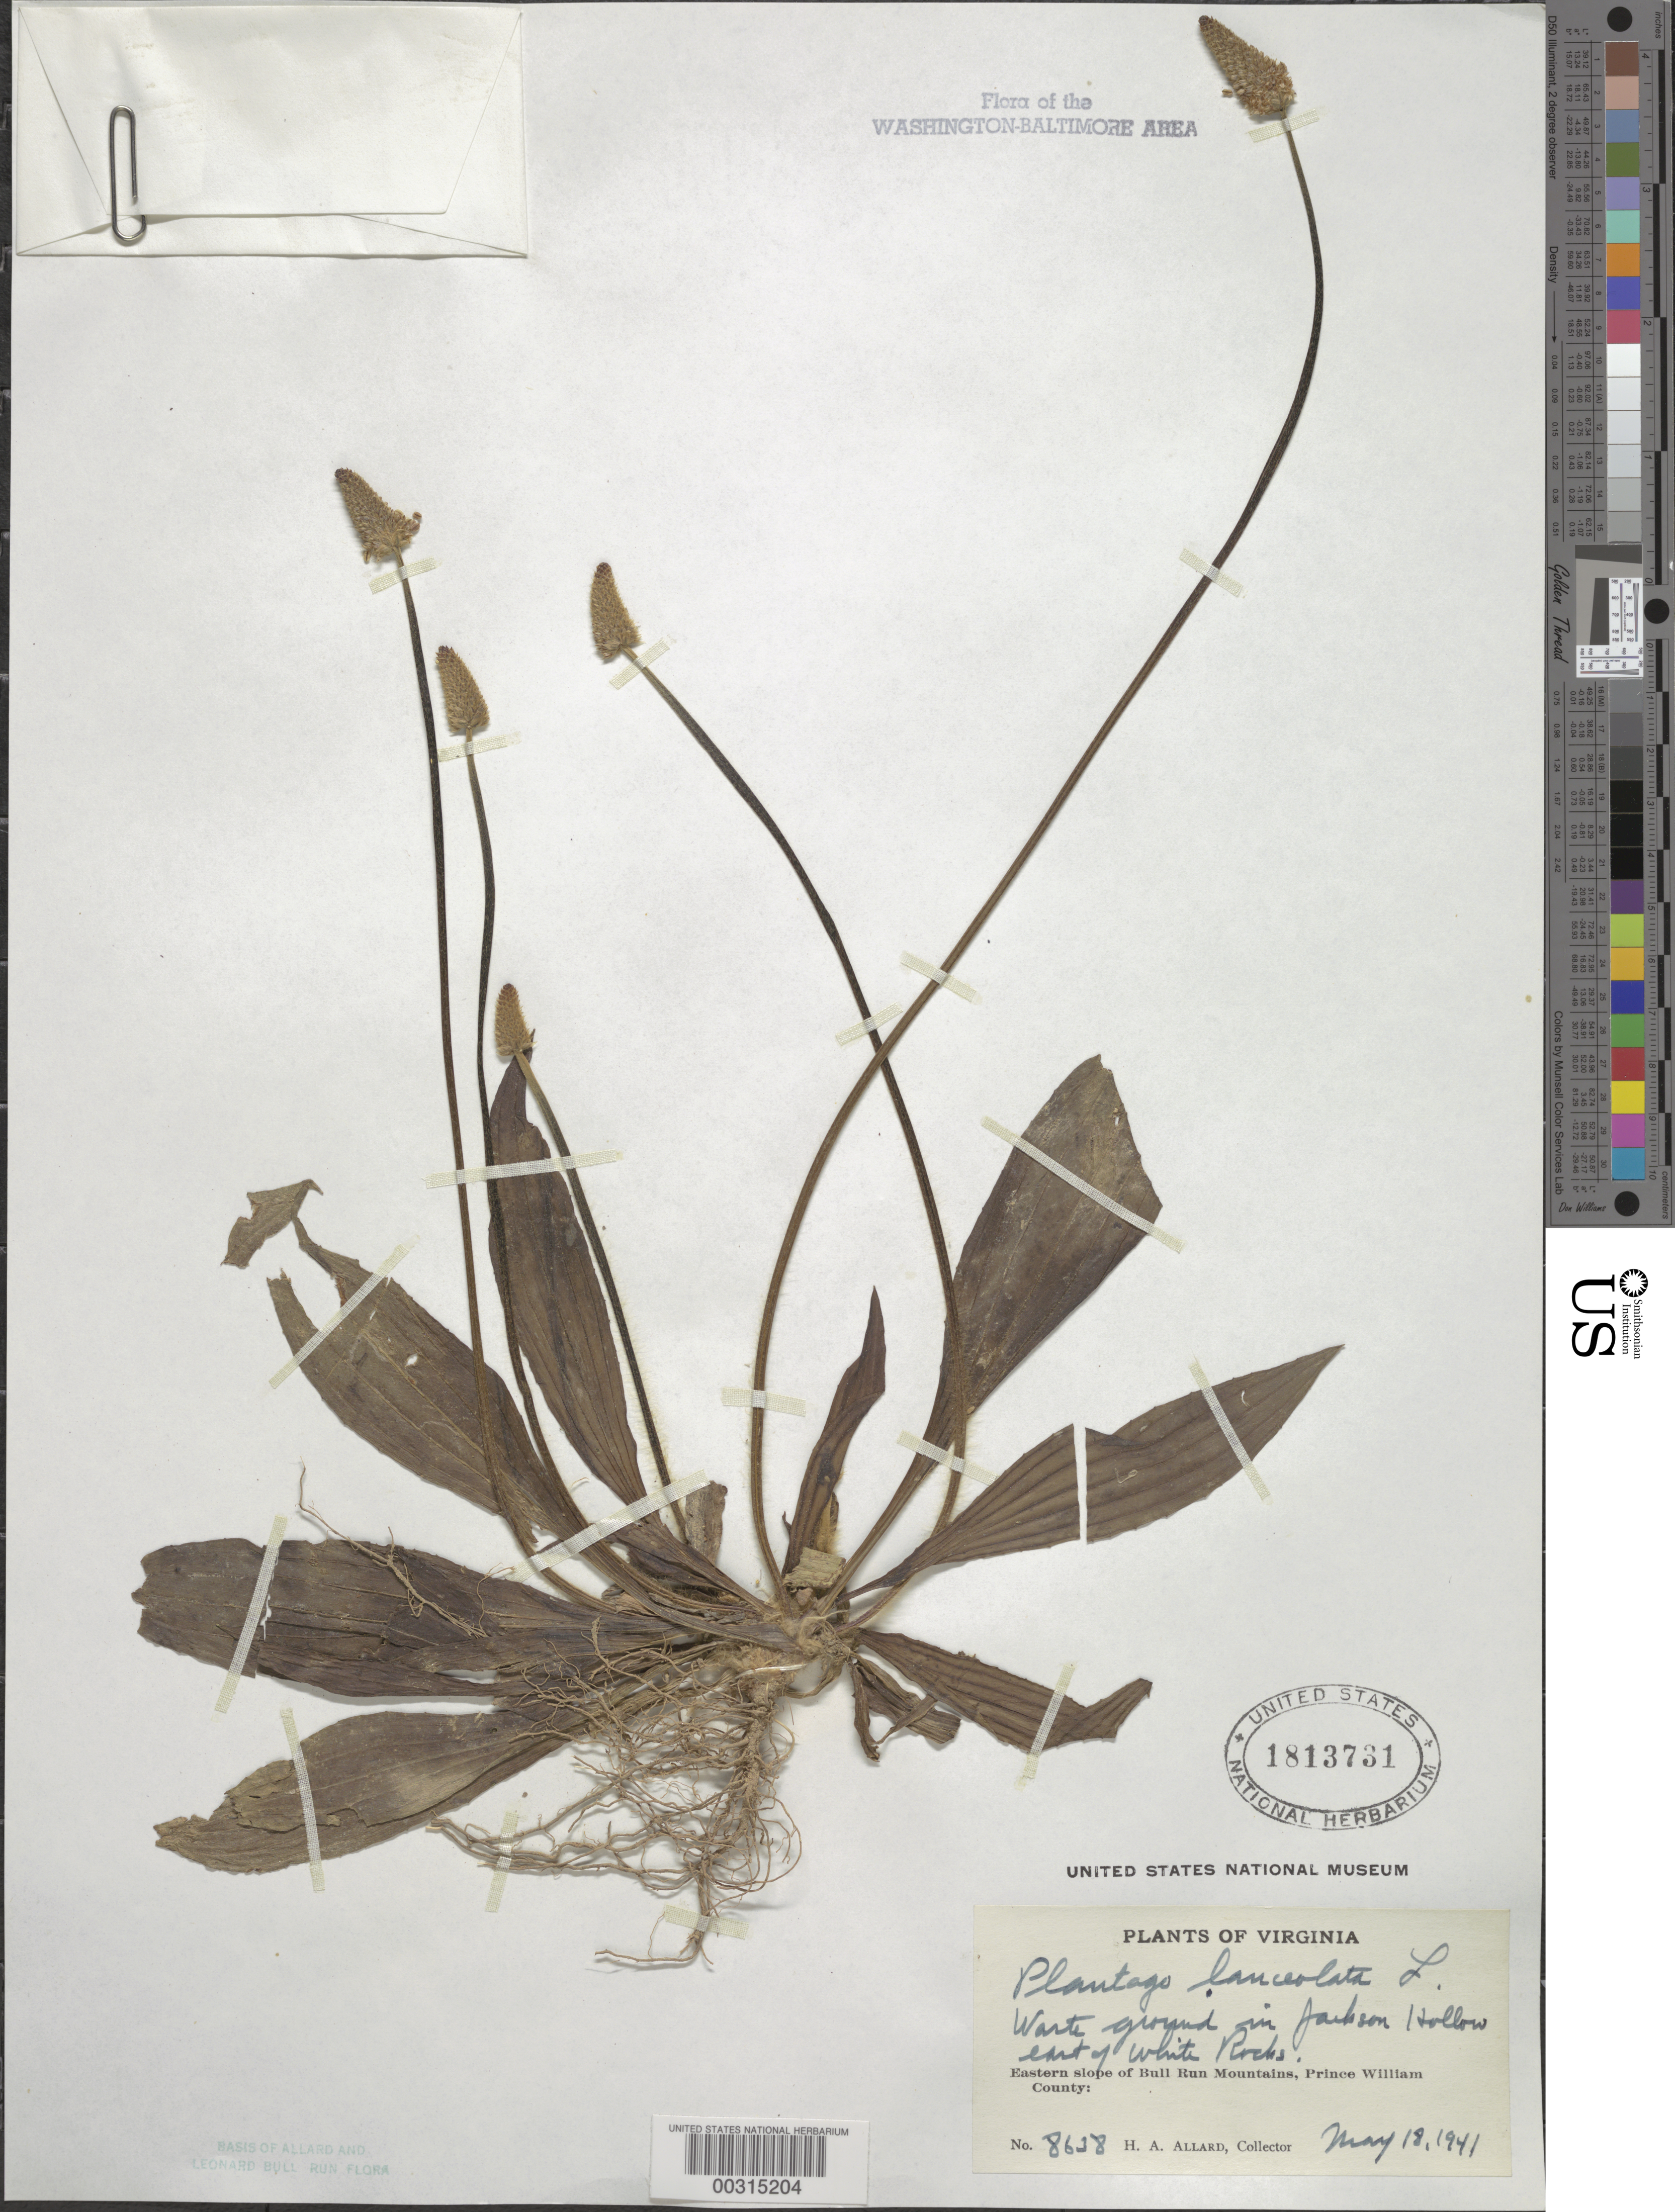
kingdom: Plantae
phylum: Tracheophyta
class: Magnoliopsida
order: Lamiales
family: Plantaginaceae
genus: Plantago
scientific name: Plantago lanceolata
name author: L.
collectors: H. A. Allard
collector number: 8638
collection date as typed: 18 May 1941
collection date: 1941-05-18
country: United States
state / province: Virginia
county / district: Prince William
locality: Jackson Hollow, E of White Rocks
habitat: Waste ground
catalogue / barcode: US 1813731